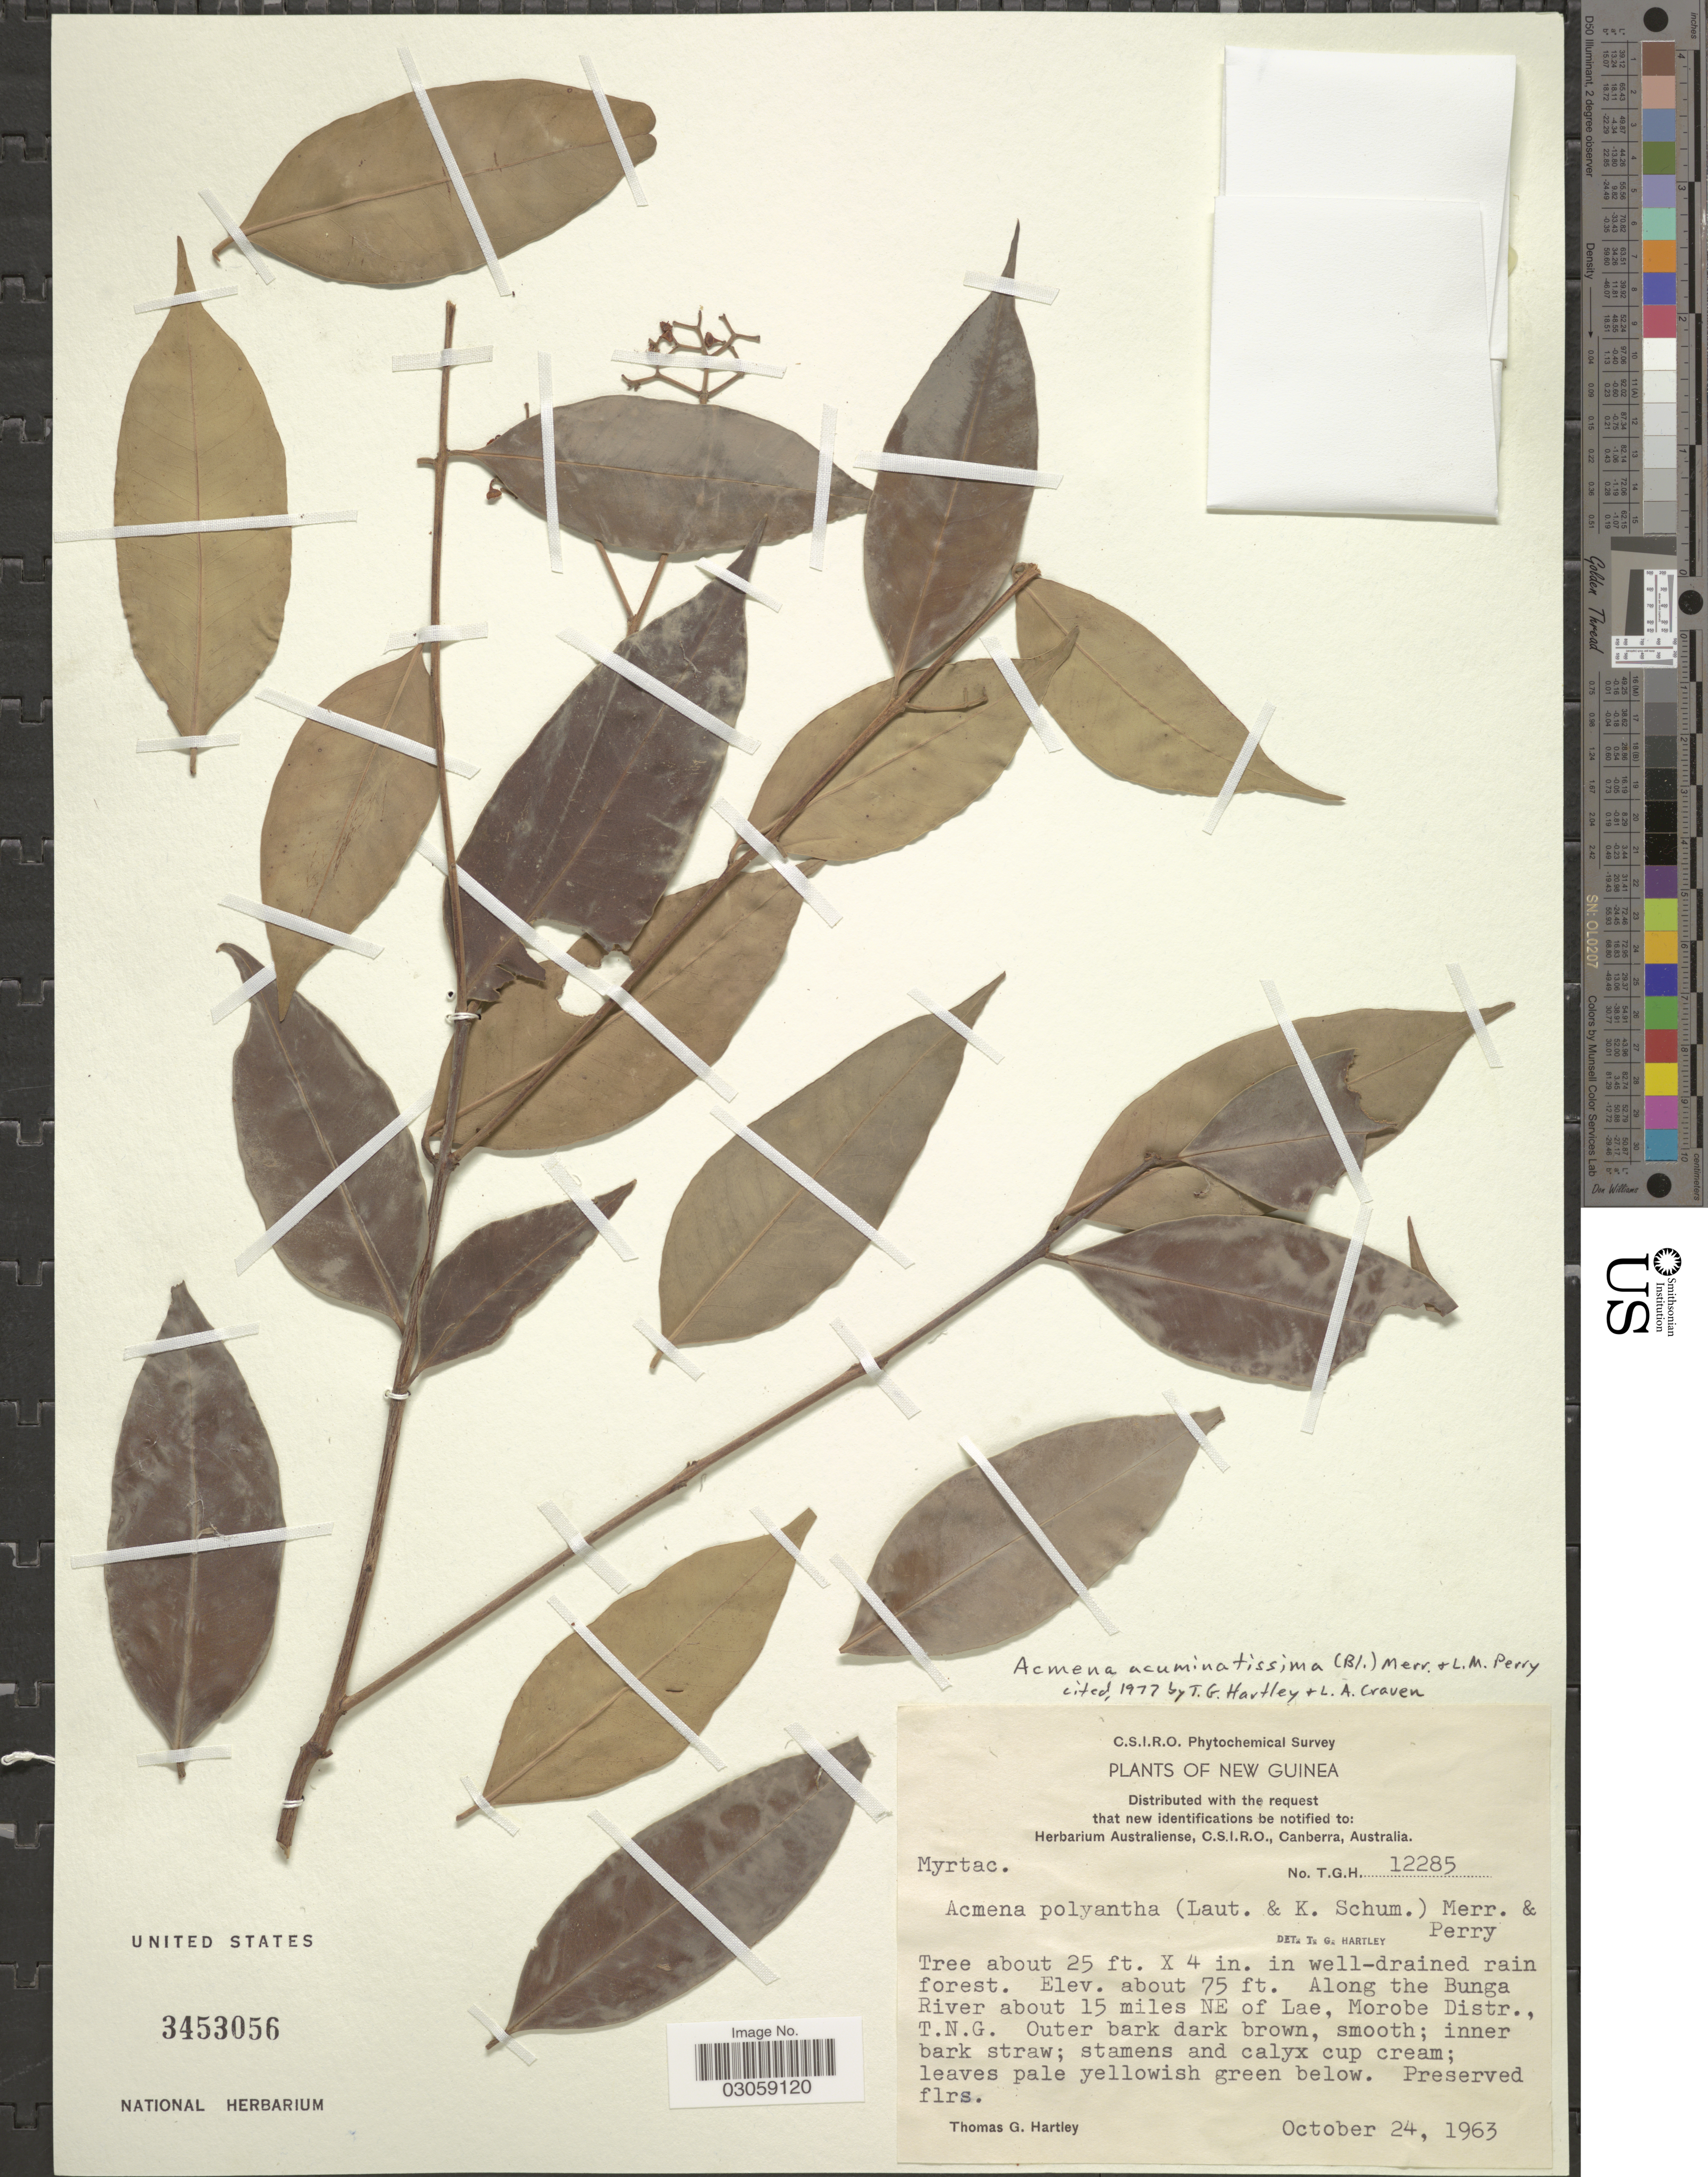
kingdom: Plantae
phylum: Tracheophyta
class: Magnoliopsida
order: Myrtales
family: Myrtaceae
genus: Syzygium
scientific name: Syzygium acuminatissimum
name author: (Blume) DC.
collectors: T. G. Hartley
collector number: TGH12285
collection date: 1963-10-24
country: Papua New Guinea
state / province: Morobe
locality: New Guinea, Along the Bunga River about 15 miles NE of Lae, Morobe Distr., T.N.G.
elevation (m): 23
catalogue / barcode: US 3453056